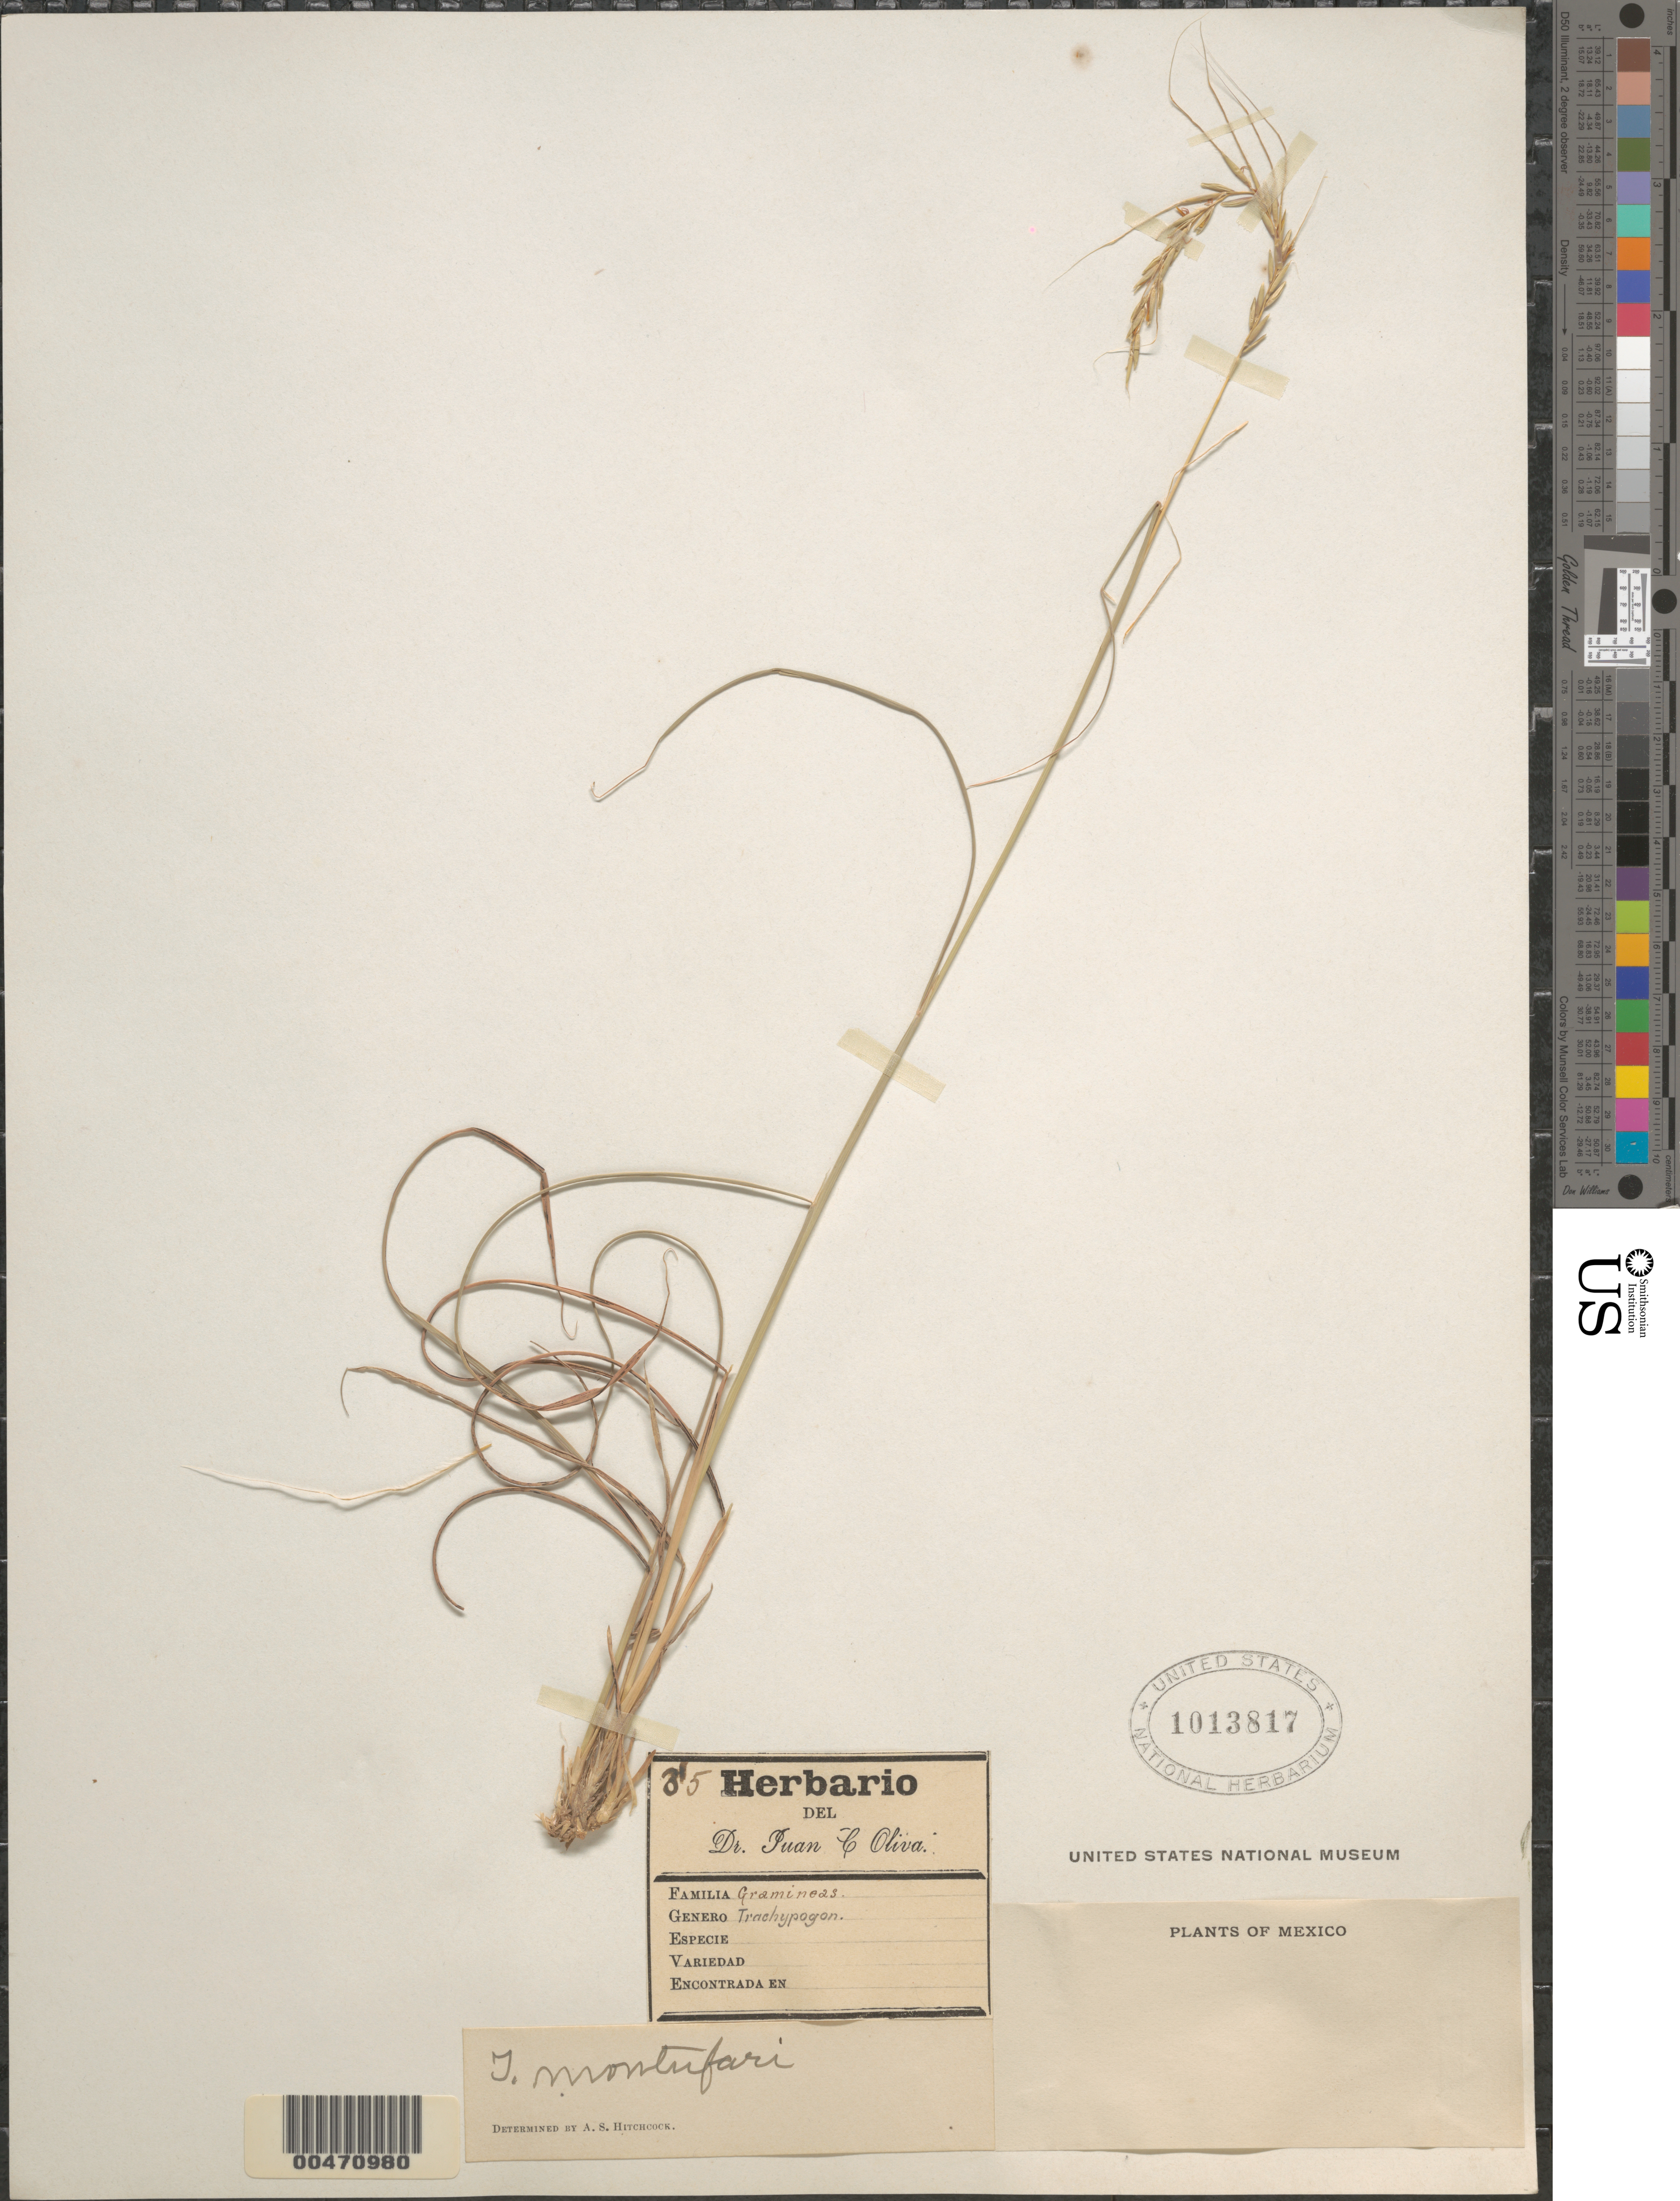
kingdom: Plantae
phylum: Tracheophyta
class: Liliopsida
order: Poales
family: Poaceae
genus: Trachypogon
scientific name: Trachypogon secundus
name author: (J. Presl) Scribn.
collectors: J. C. Oliva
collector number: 35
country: Mexico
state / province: Durango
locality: San Ramon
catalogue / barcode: US 1013817